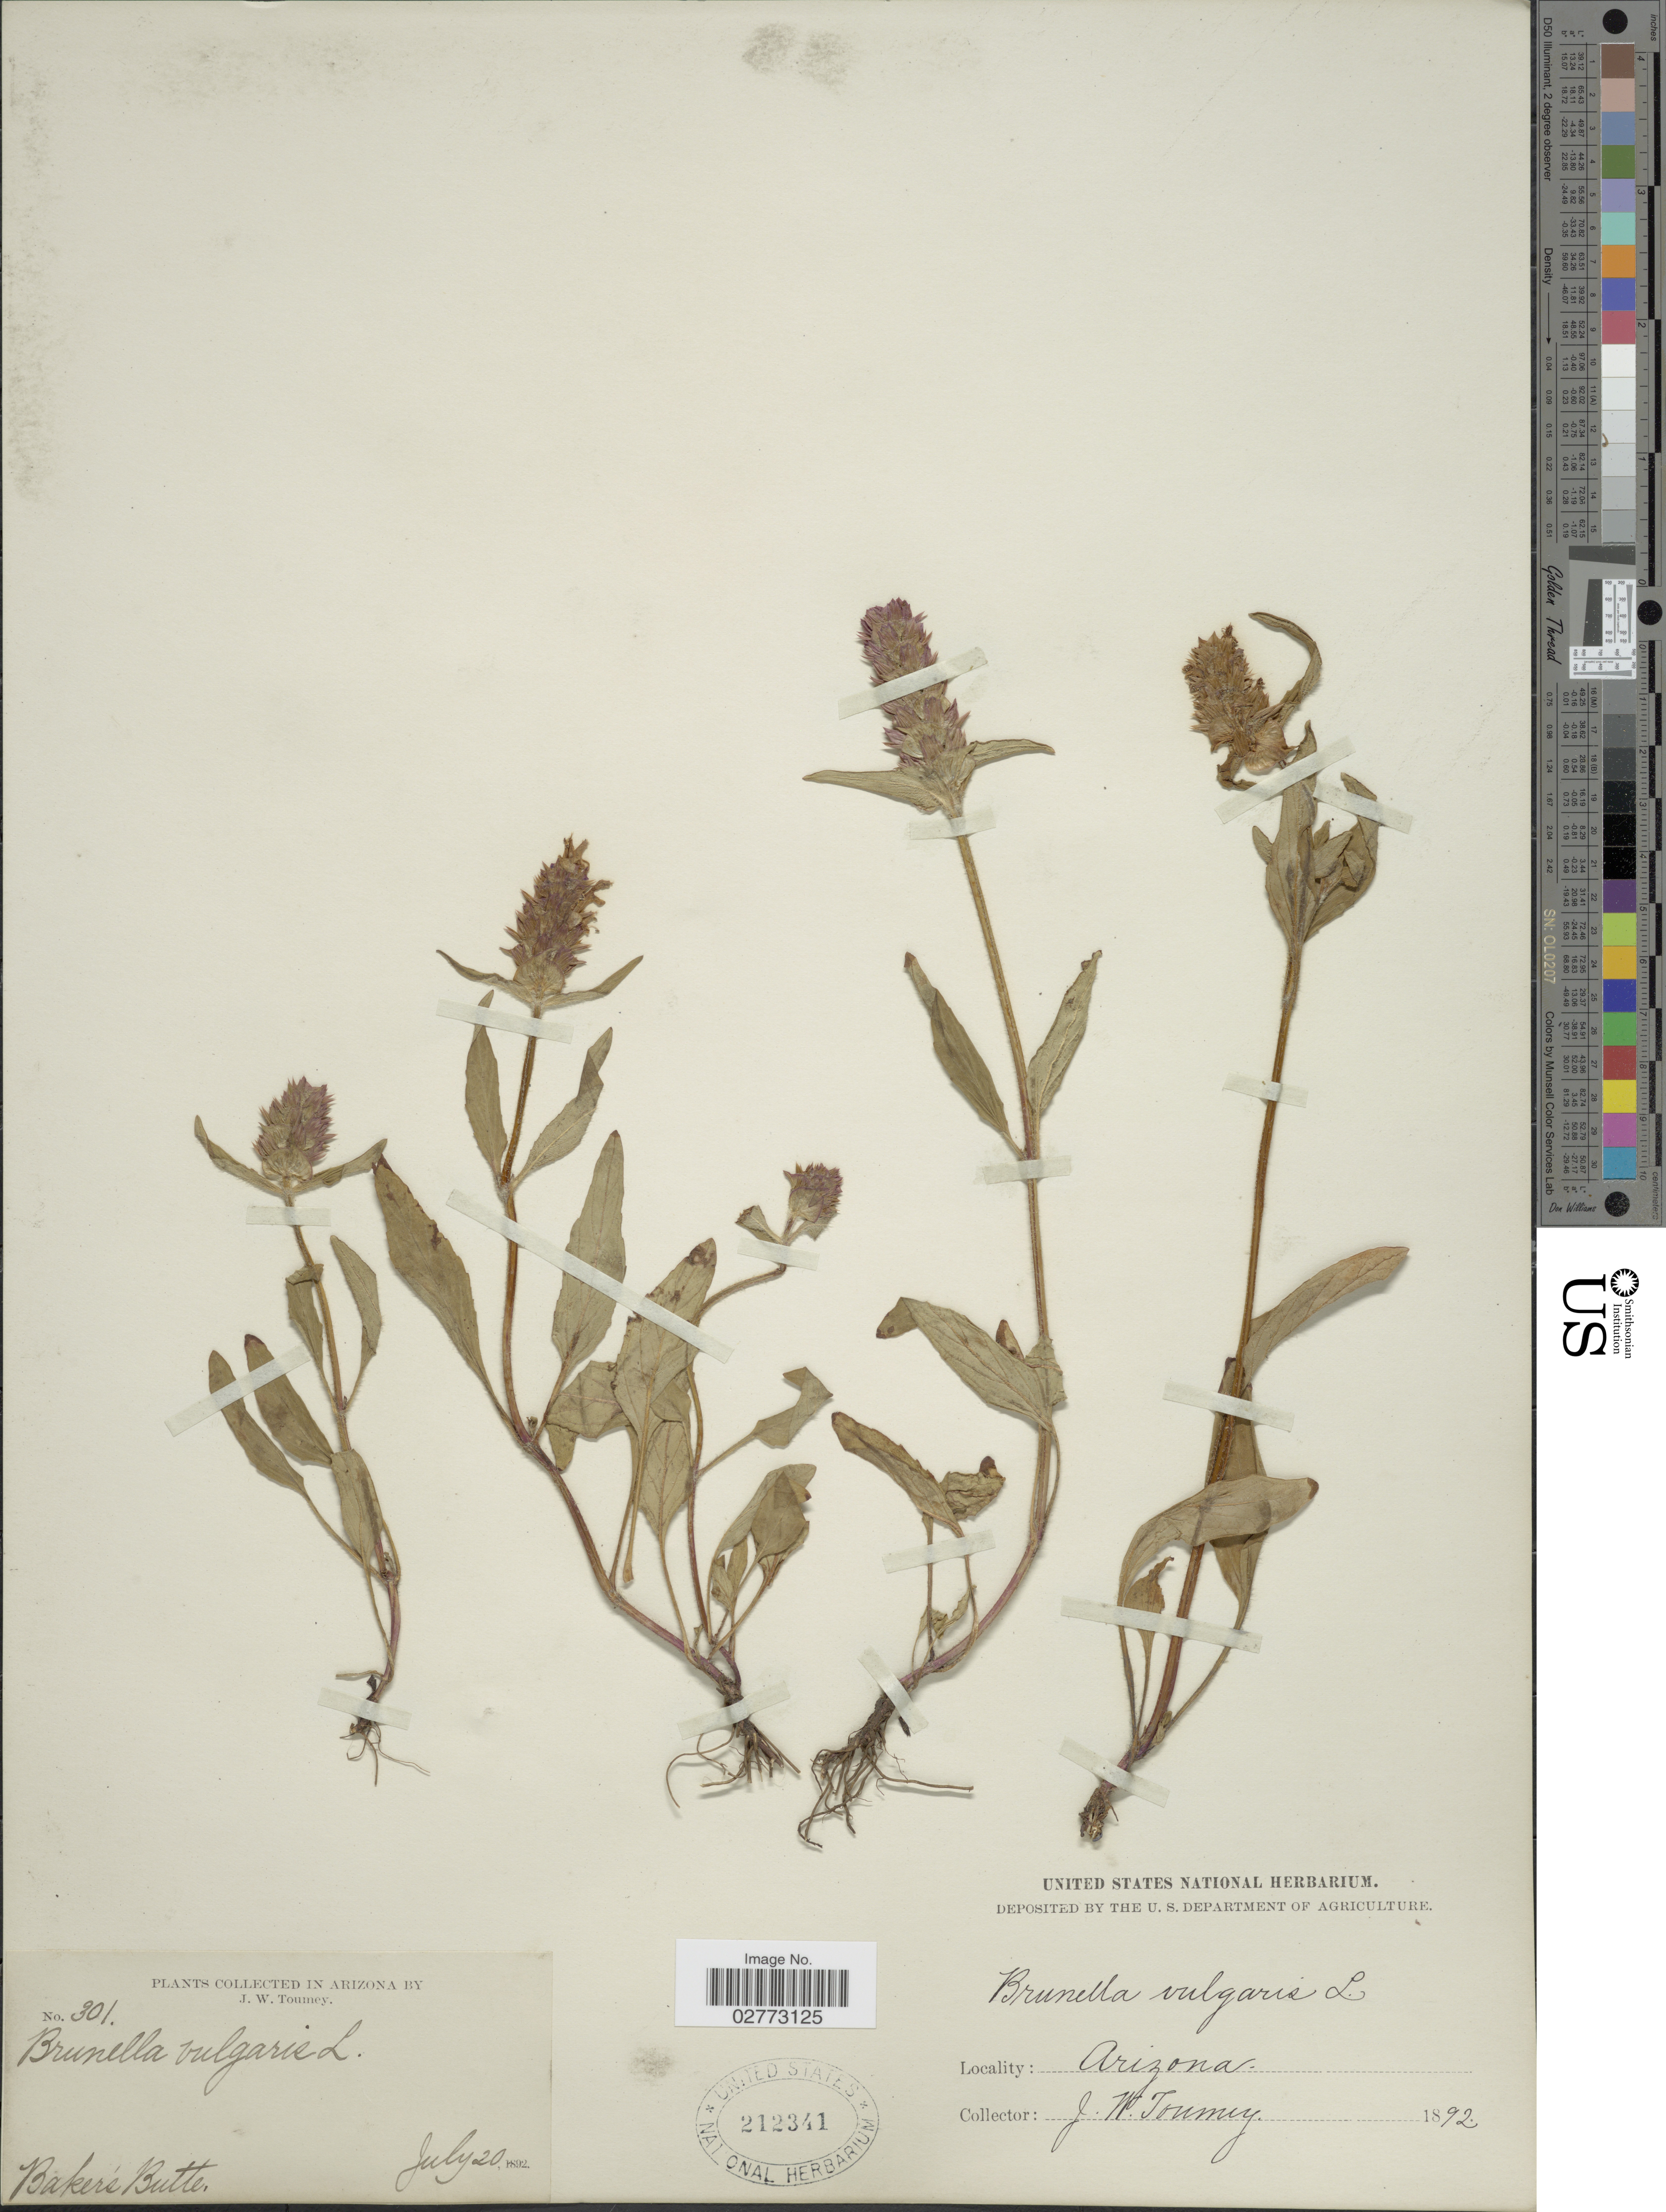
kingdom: Plantae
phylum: Tracheophyta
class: Magnoliopsida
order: Lamiales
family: Lamiaceae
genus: Prunella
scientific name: Prunella vulgaris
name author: L.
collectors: J. W. Toumey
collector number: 301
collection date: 1892-07-20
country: United States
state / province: Arizona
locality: Baker's Butte.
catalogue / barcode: US 212341